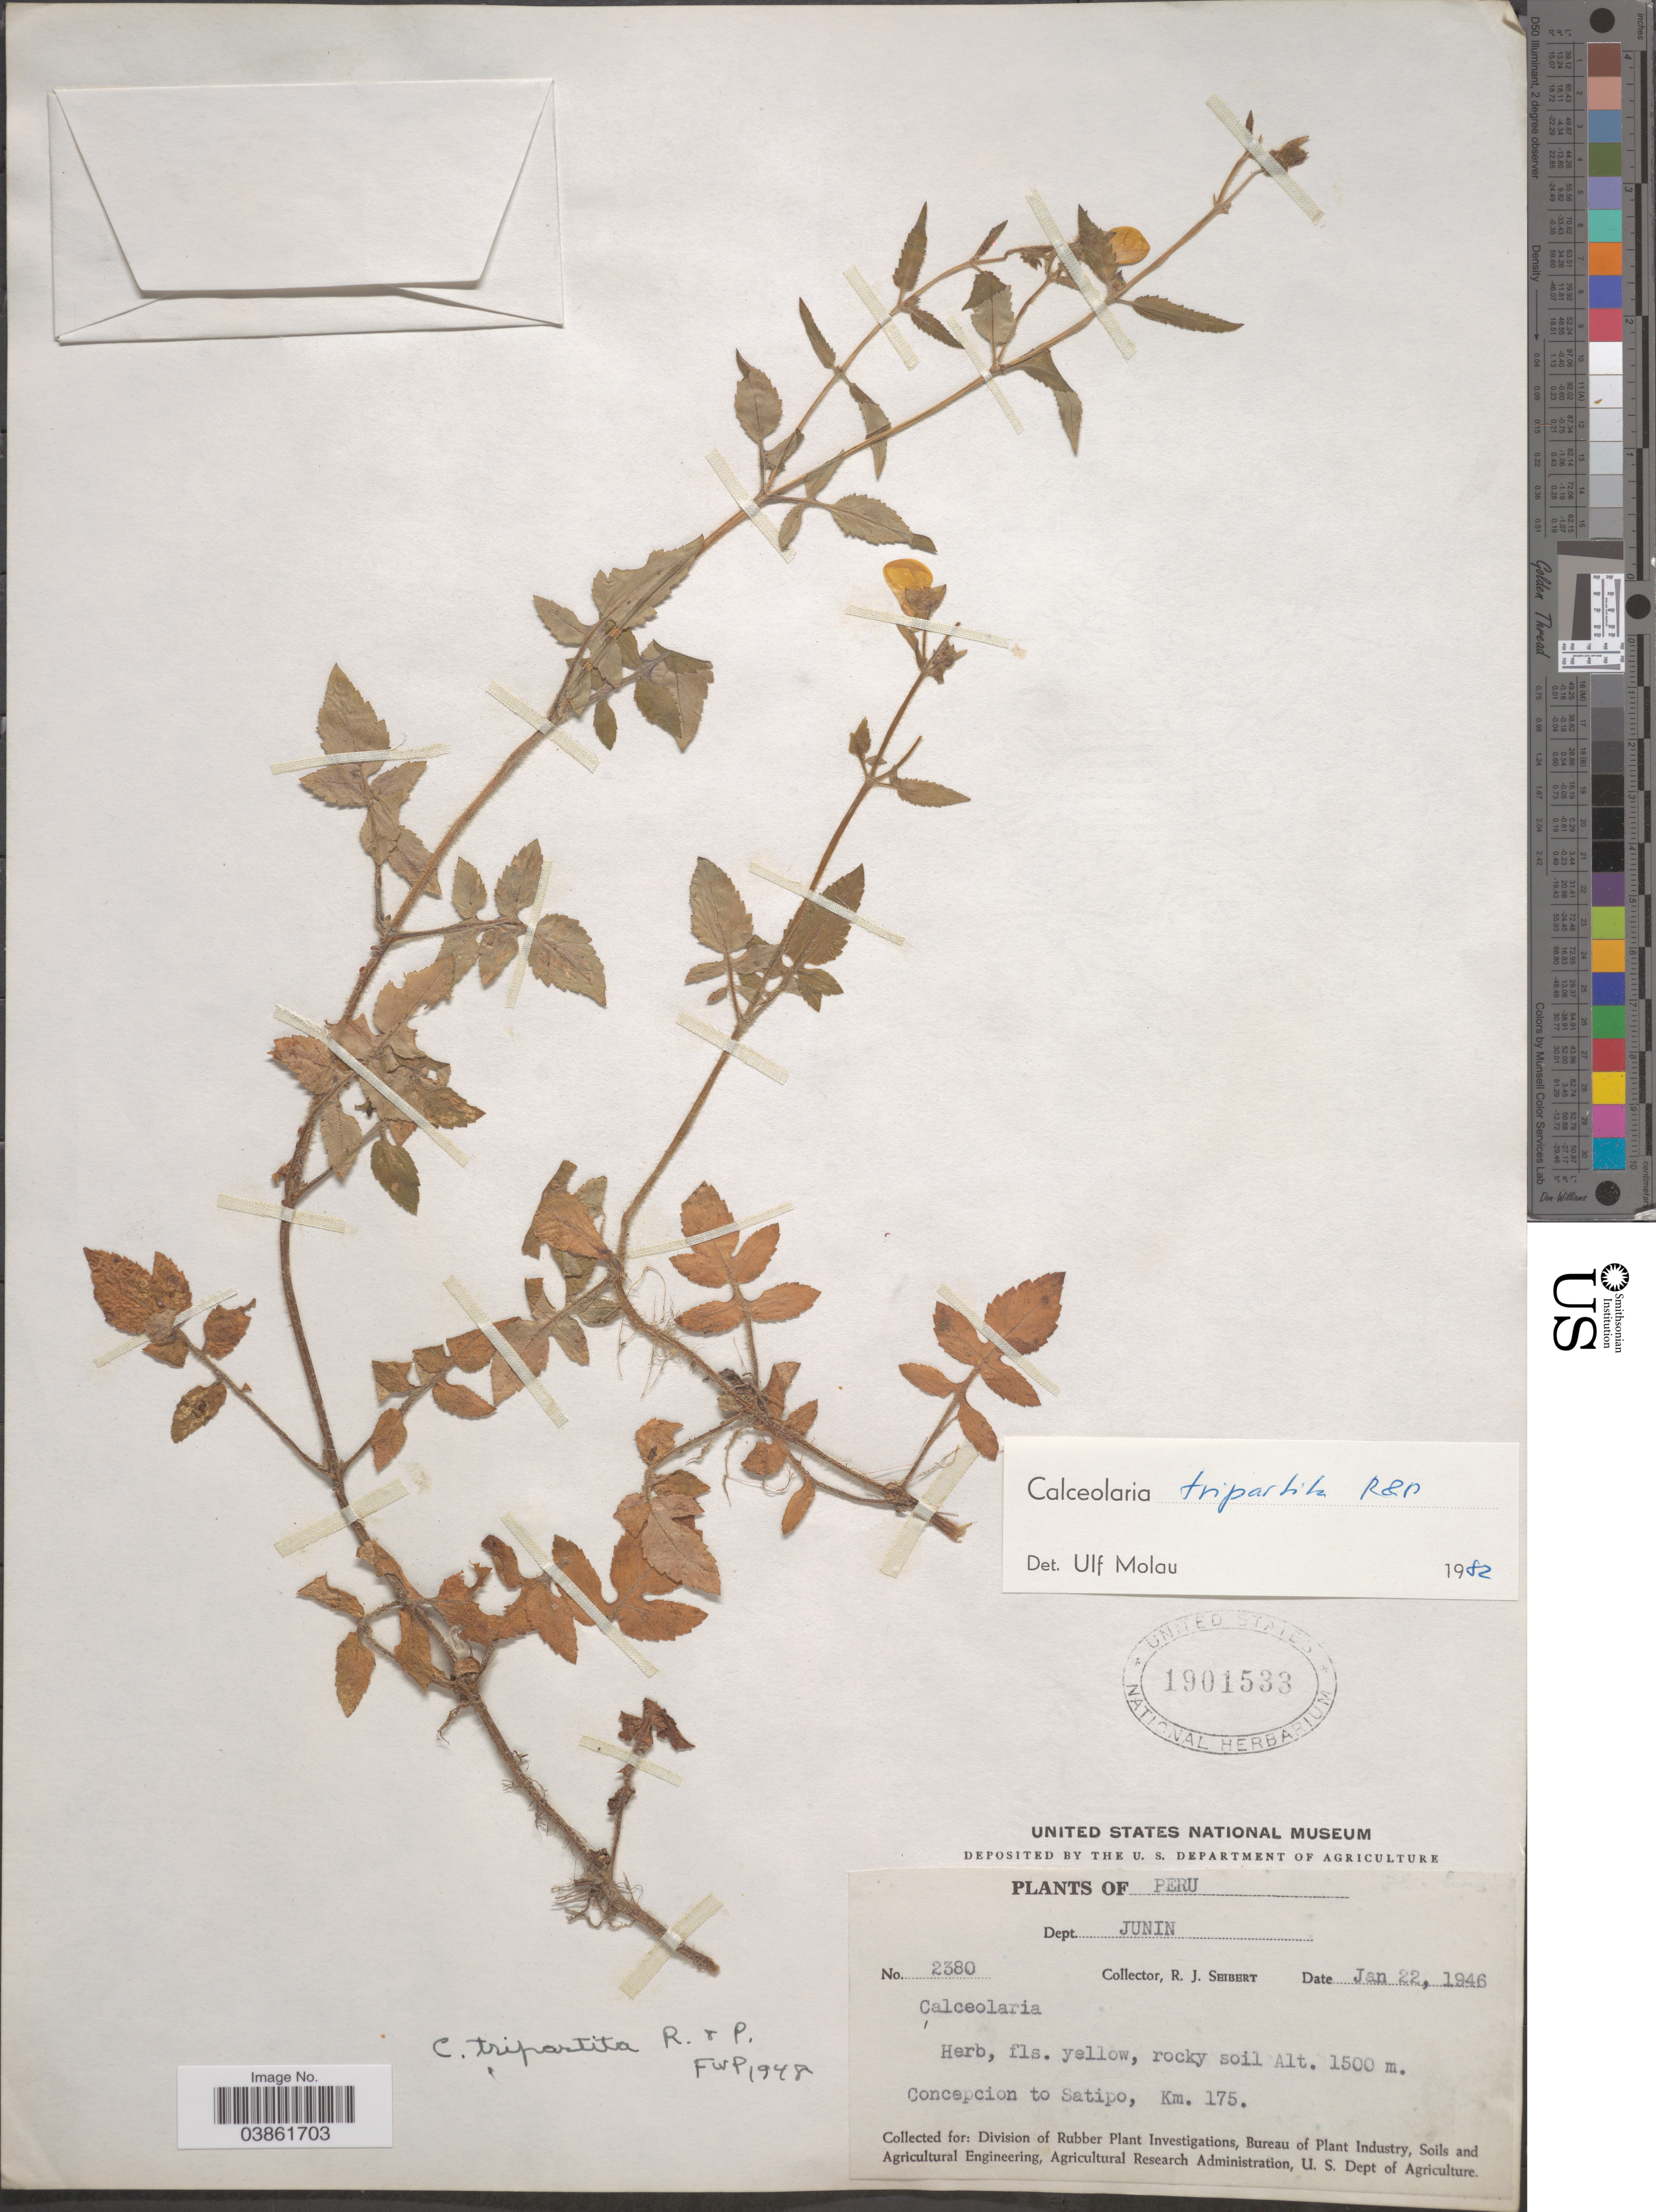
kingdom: Plantae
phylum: Tracheophyta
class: Magnoliopsida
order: Lamiales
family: Calceolariaceae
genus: Calceolaria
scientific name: Calceolaria tripartita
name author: Ruiz & Pav.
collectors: R. J. Seibert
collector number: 2380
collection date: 1946-01-22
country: Peru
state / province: Junín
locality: Dept. Junin. Concepcion to Satipo, Km. 175.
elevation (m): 1500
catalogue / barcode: US 1901533